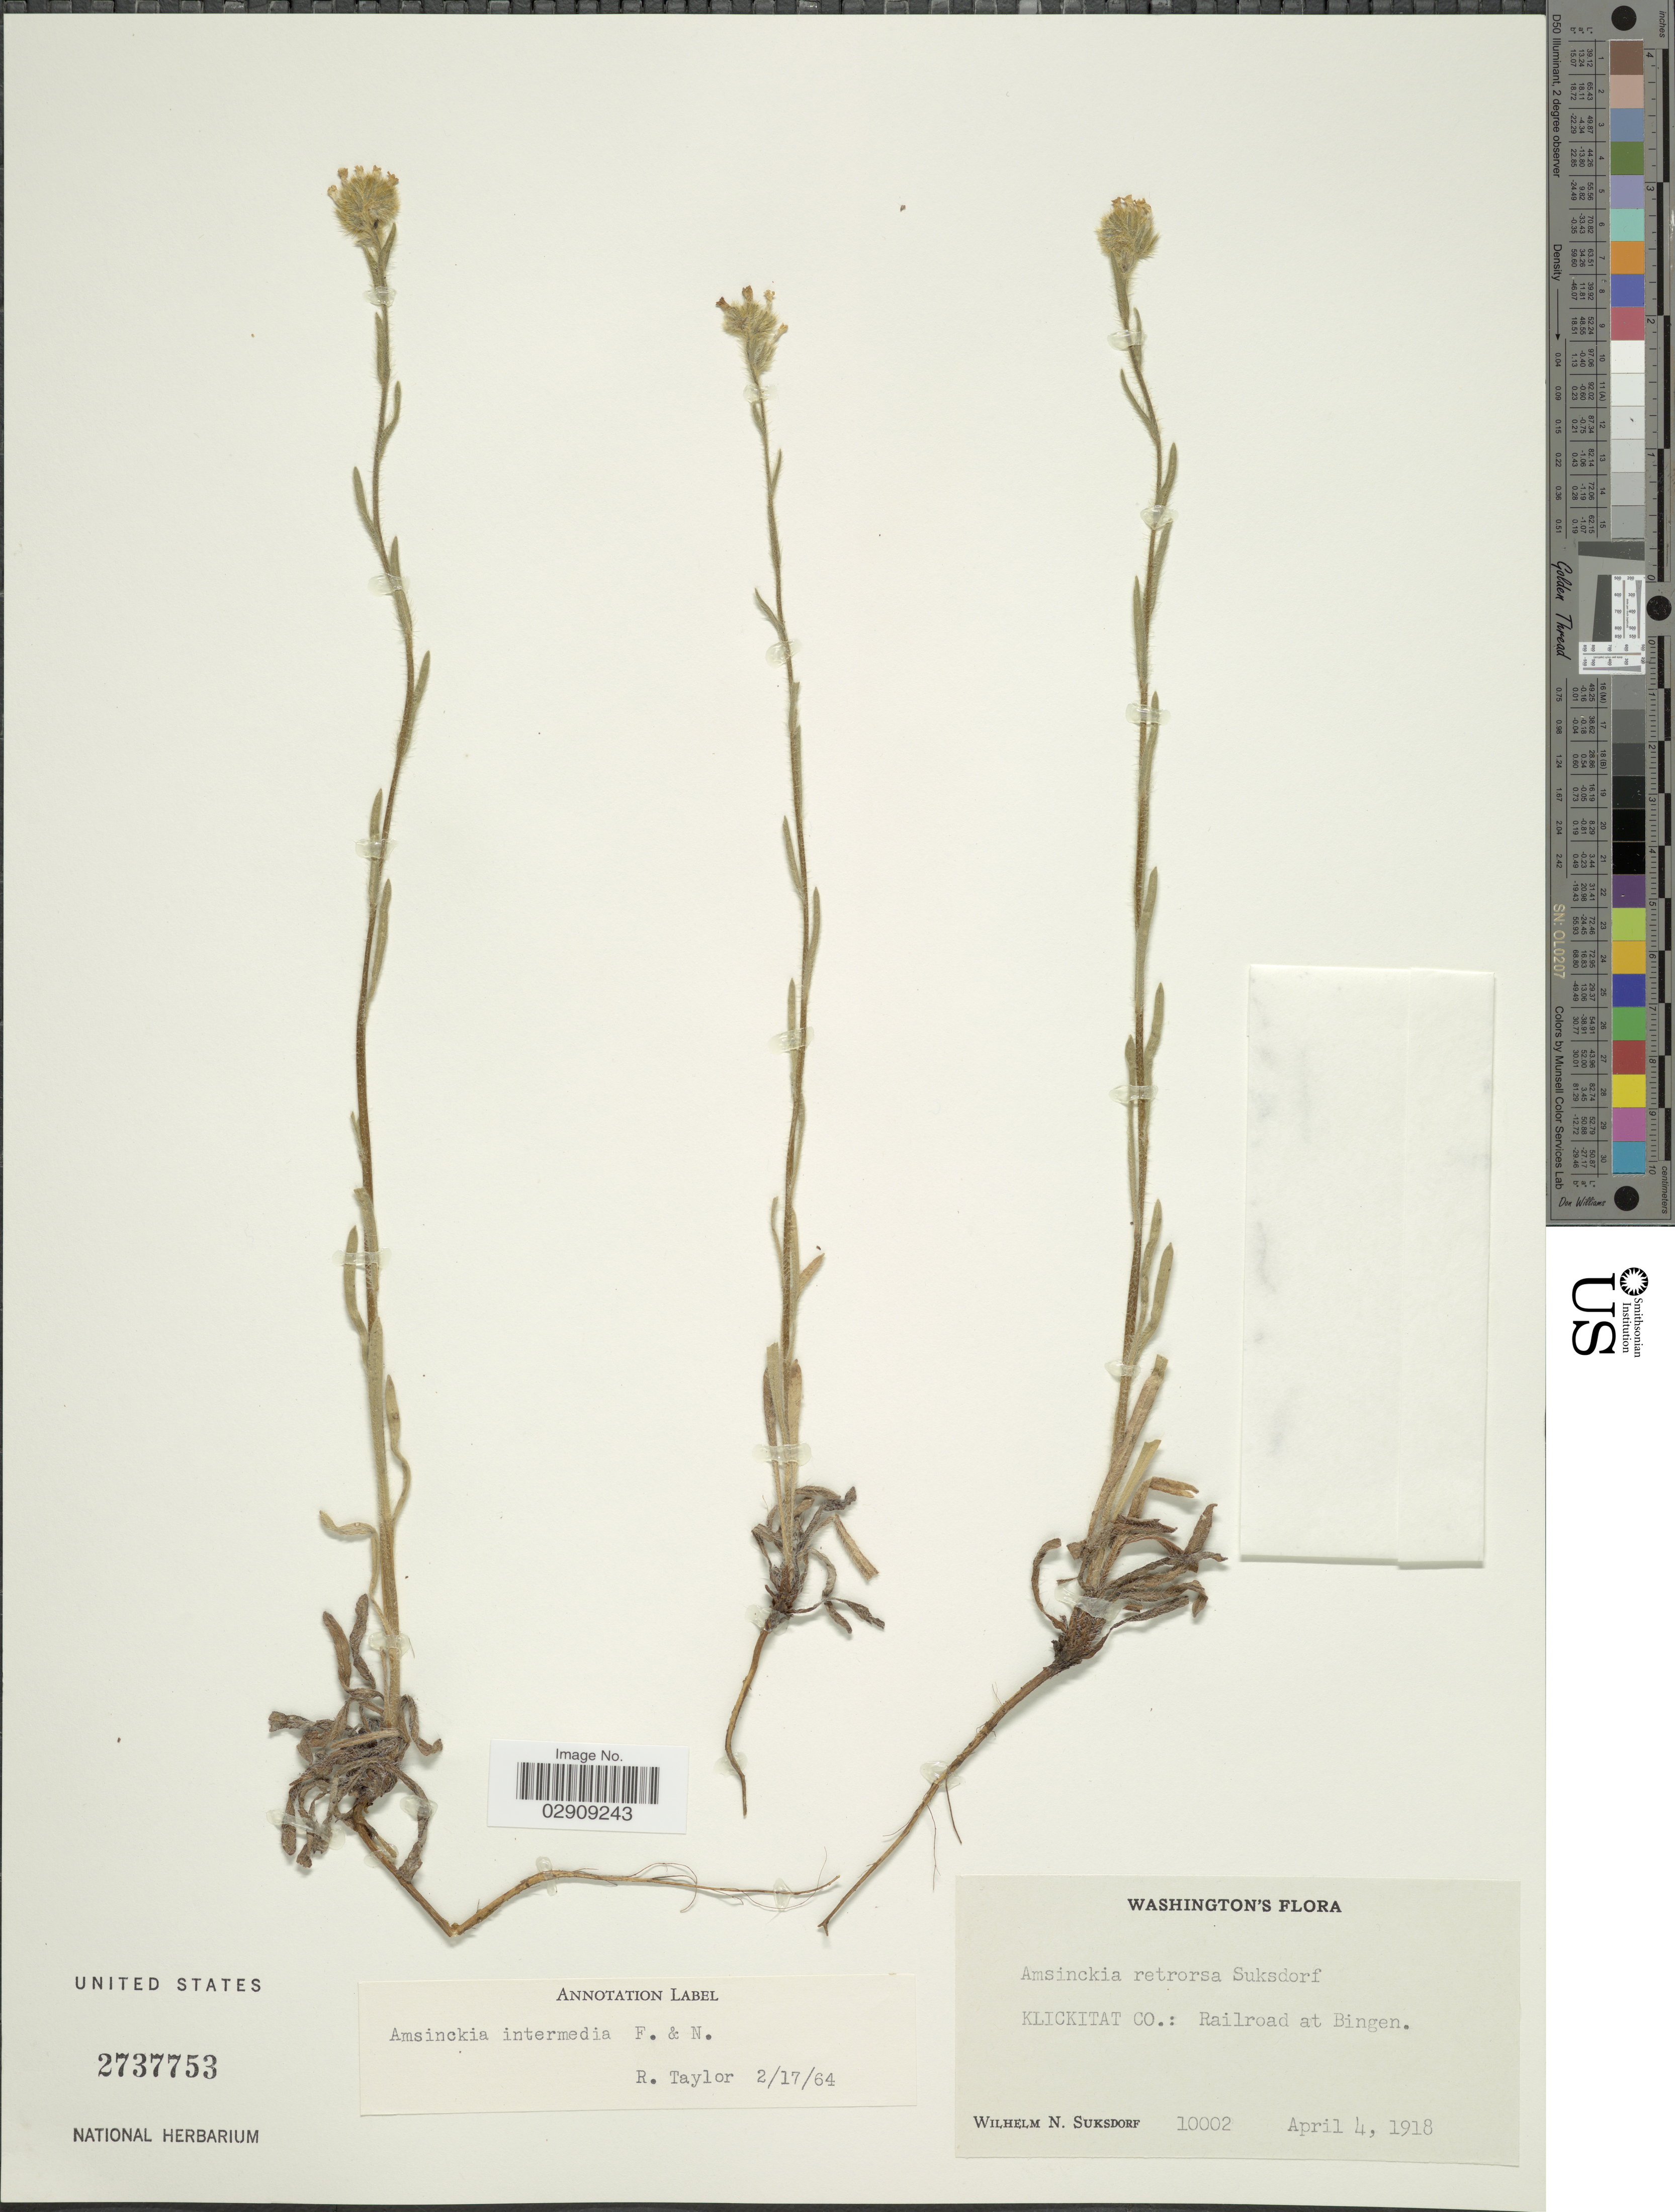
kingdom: Plantae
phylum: Tracheophyta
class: Magnoliopsida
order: Boraginales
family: Boraginaceae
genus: Amsinckia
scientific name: Amsinckia menziesii var. intermedia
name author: (Fisch. & C.A. Mey.) Ganders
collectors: W. N. Suksdorf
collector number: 10002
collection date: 1918-04-04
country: United States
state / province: Washington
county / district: Klickitat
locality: Klickitat Co.: Railroad at Bingen.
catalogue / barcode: US 2737753